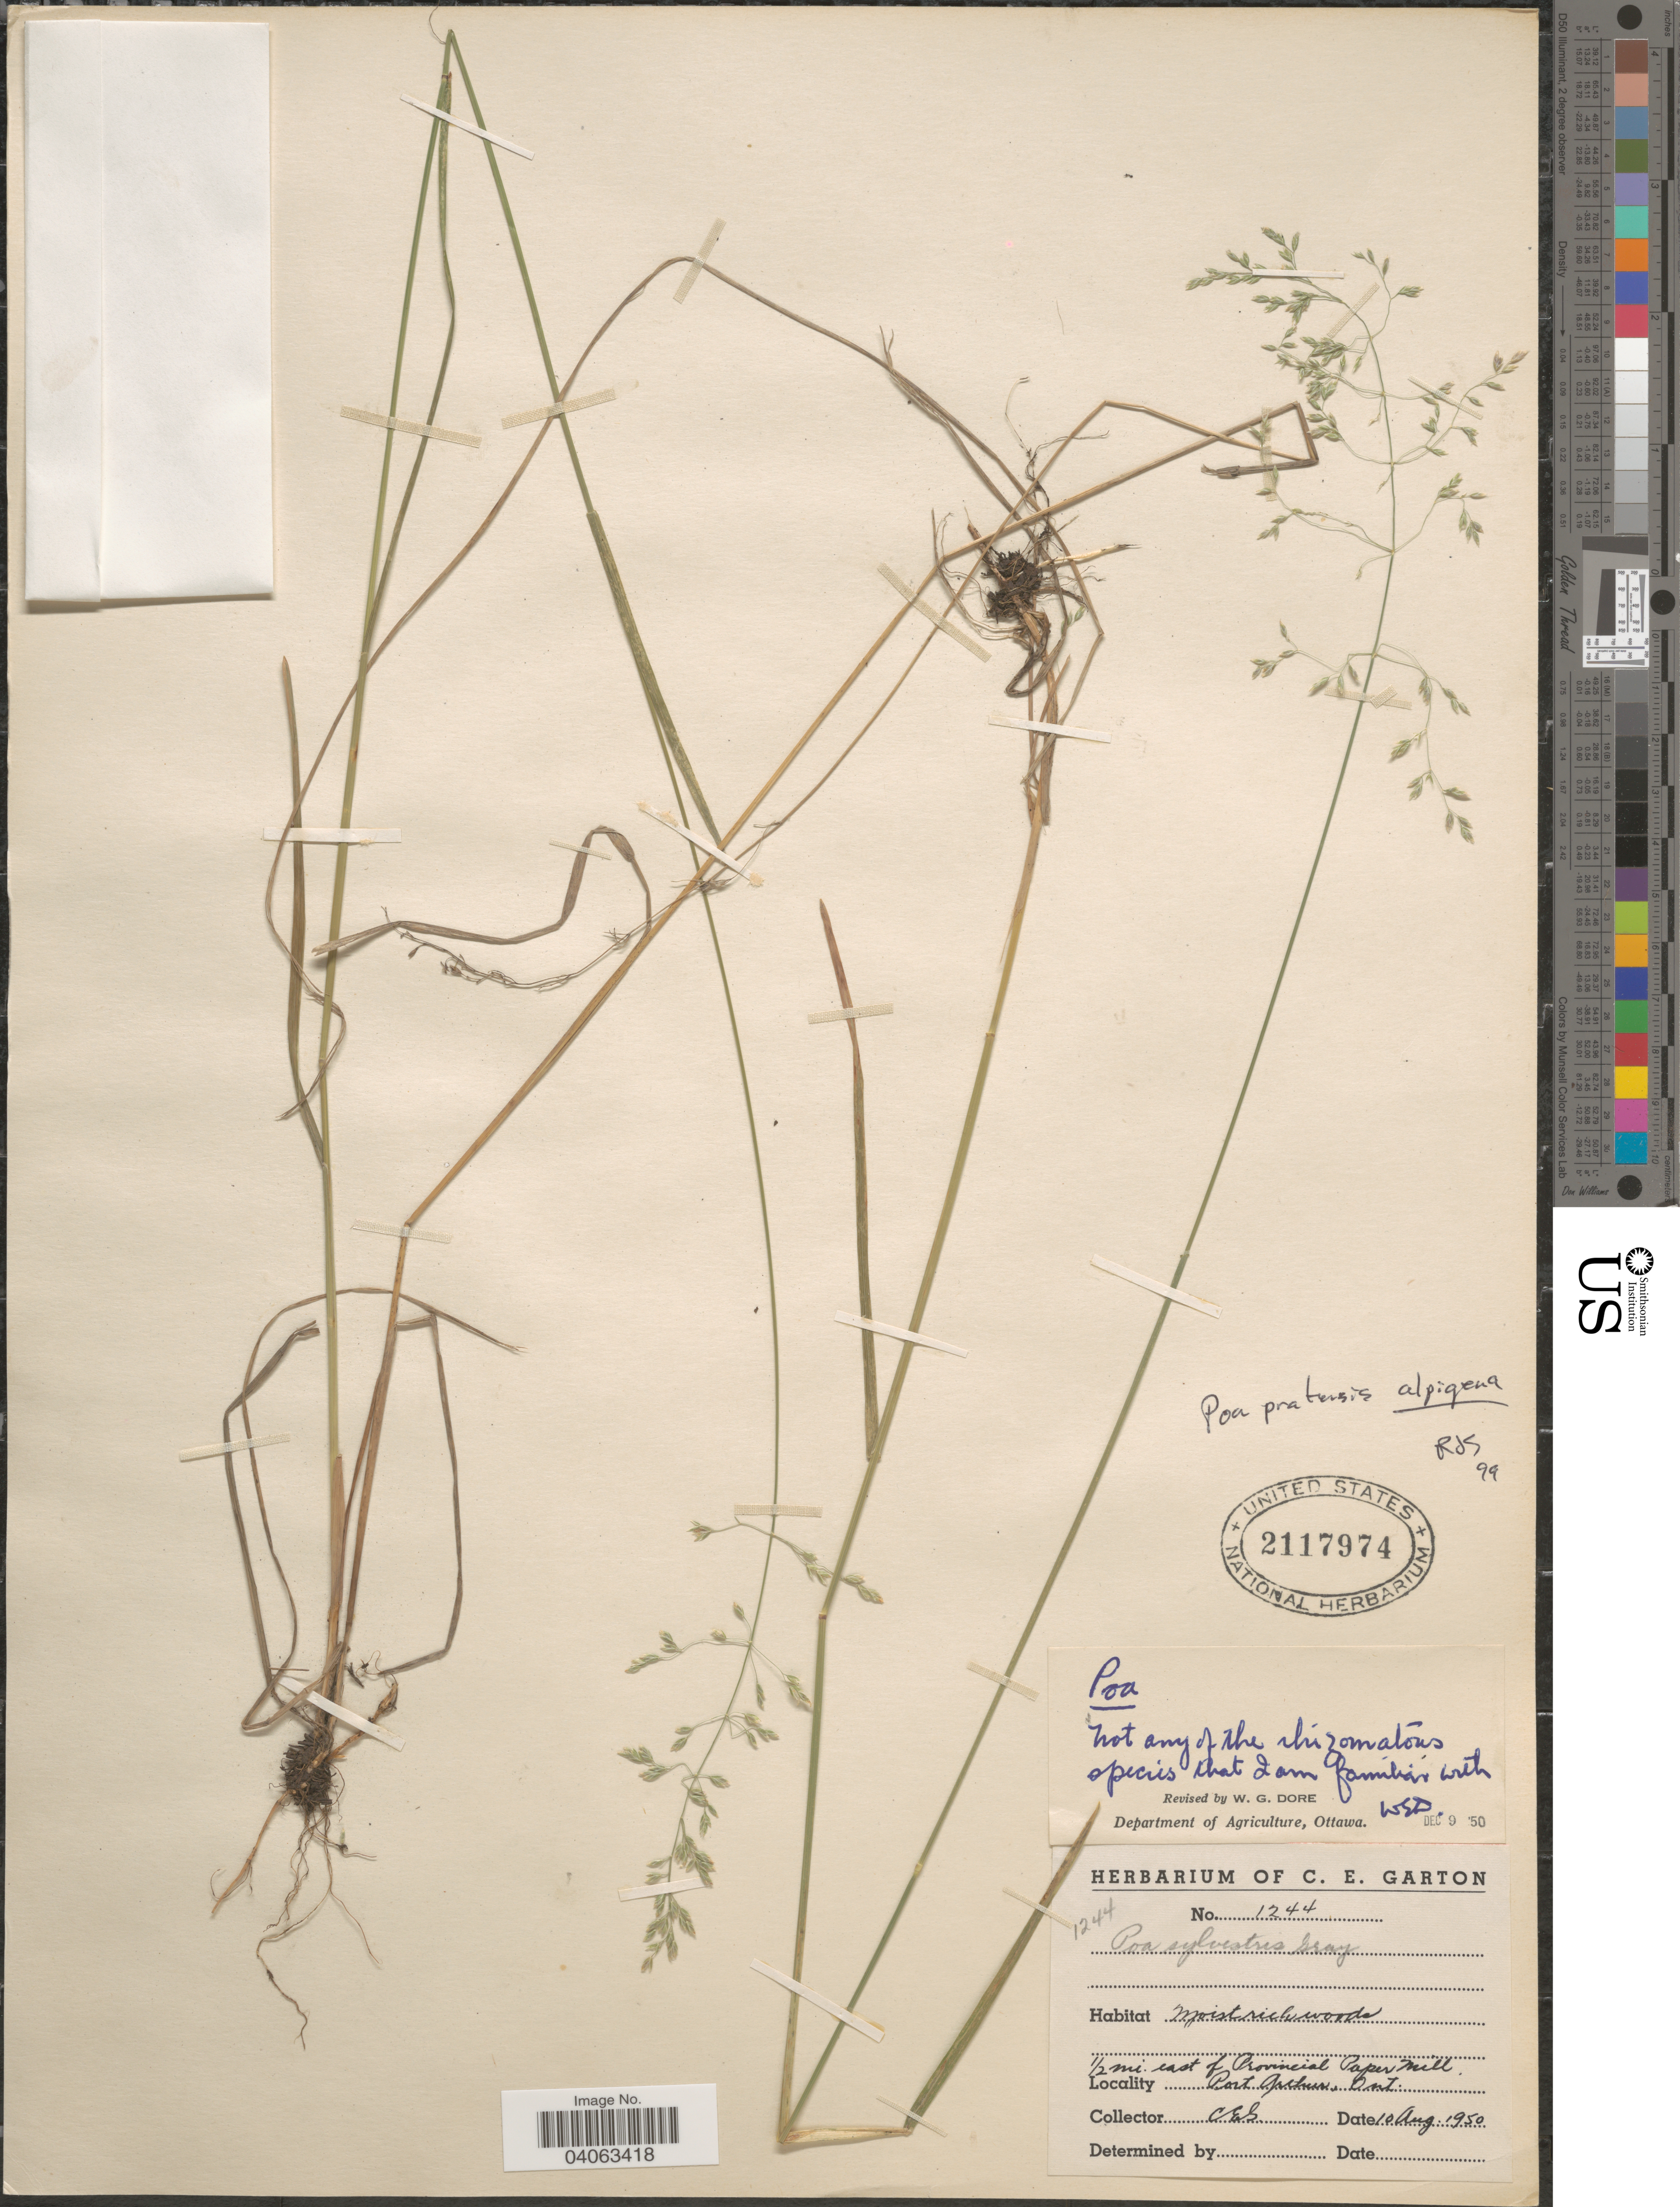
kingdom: Plantae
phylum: Tracheophyta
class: Liliopsida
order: Poales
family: Poaceae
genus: Poa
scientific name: Poa pratensis subsp. alpigena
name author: (Lindm.) Hiitonen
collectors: C. E. Garton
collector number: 1244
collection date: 1950-08-10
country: Canada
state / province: Ontario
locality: ½ mi. east of Provincial Paper Mill. Port Arthur.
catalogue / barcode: US 2117974